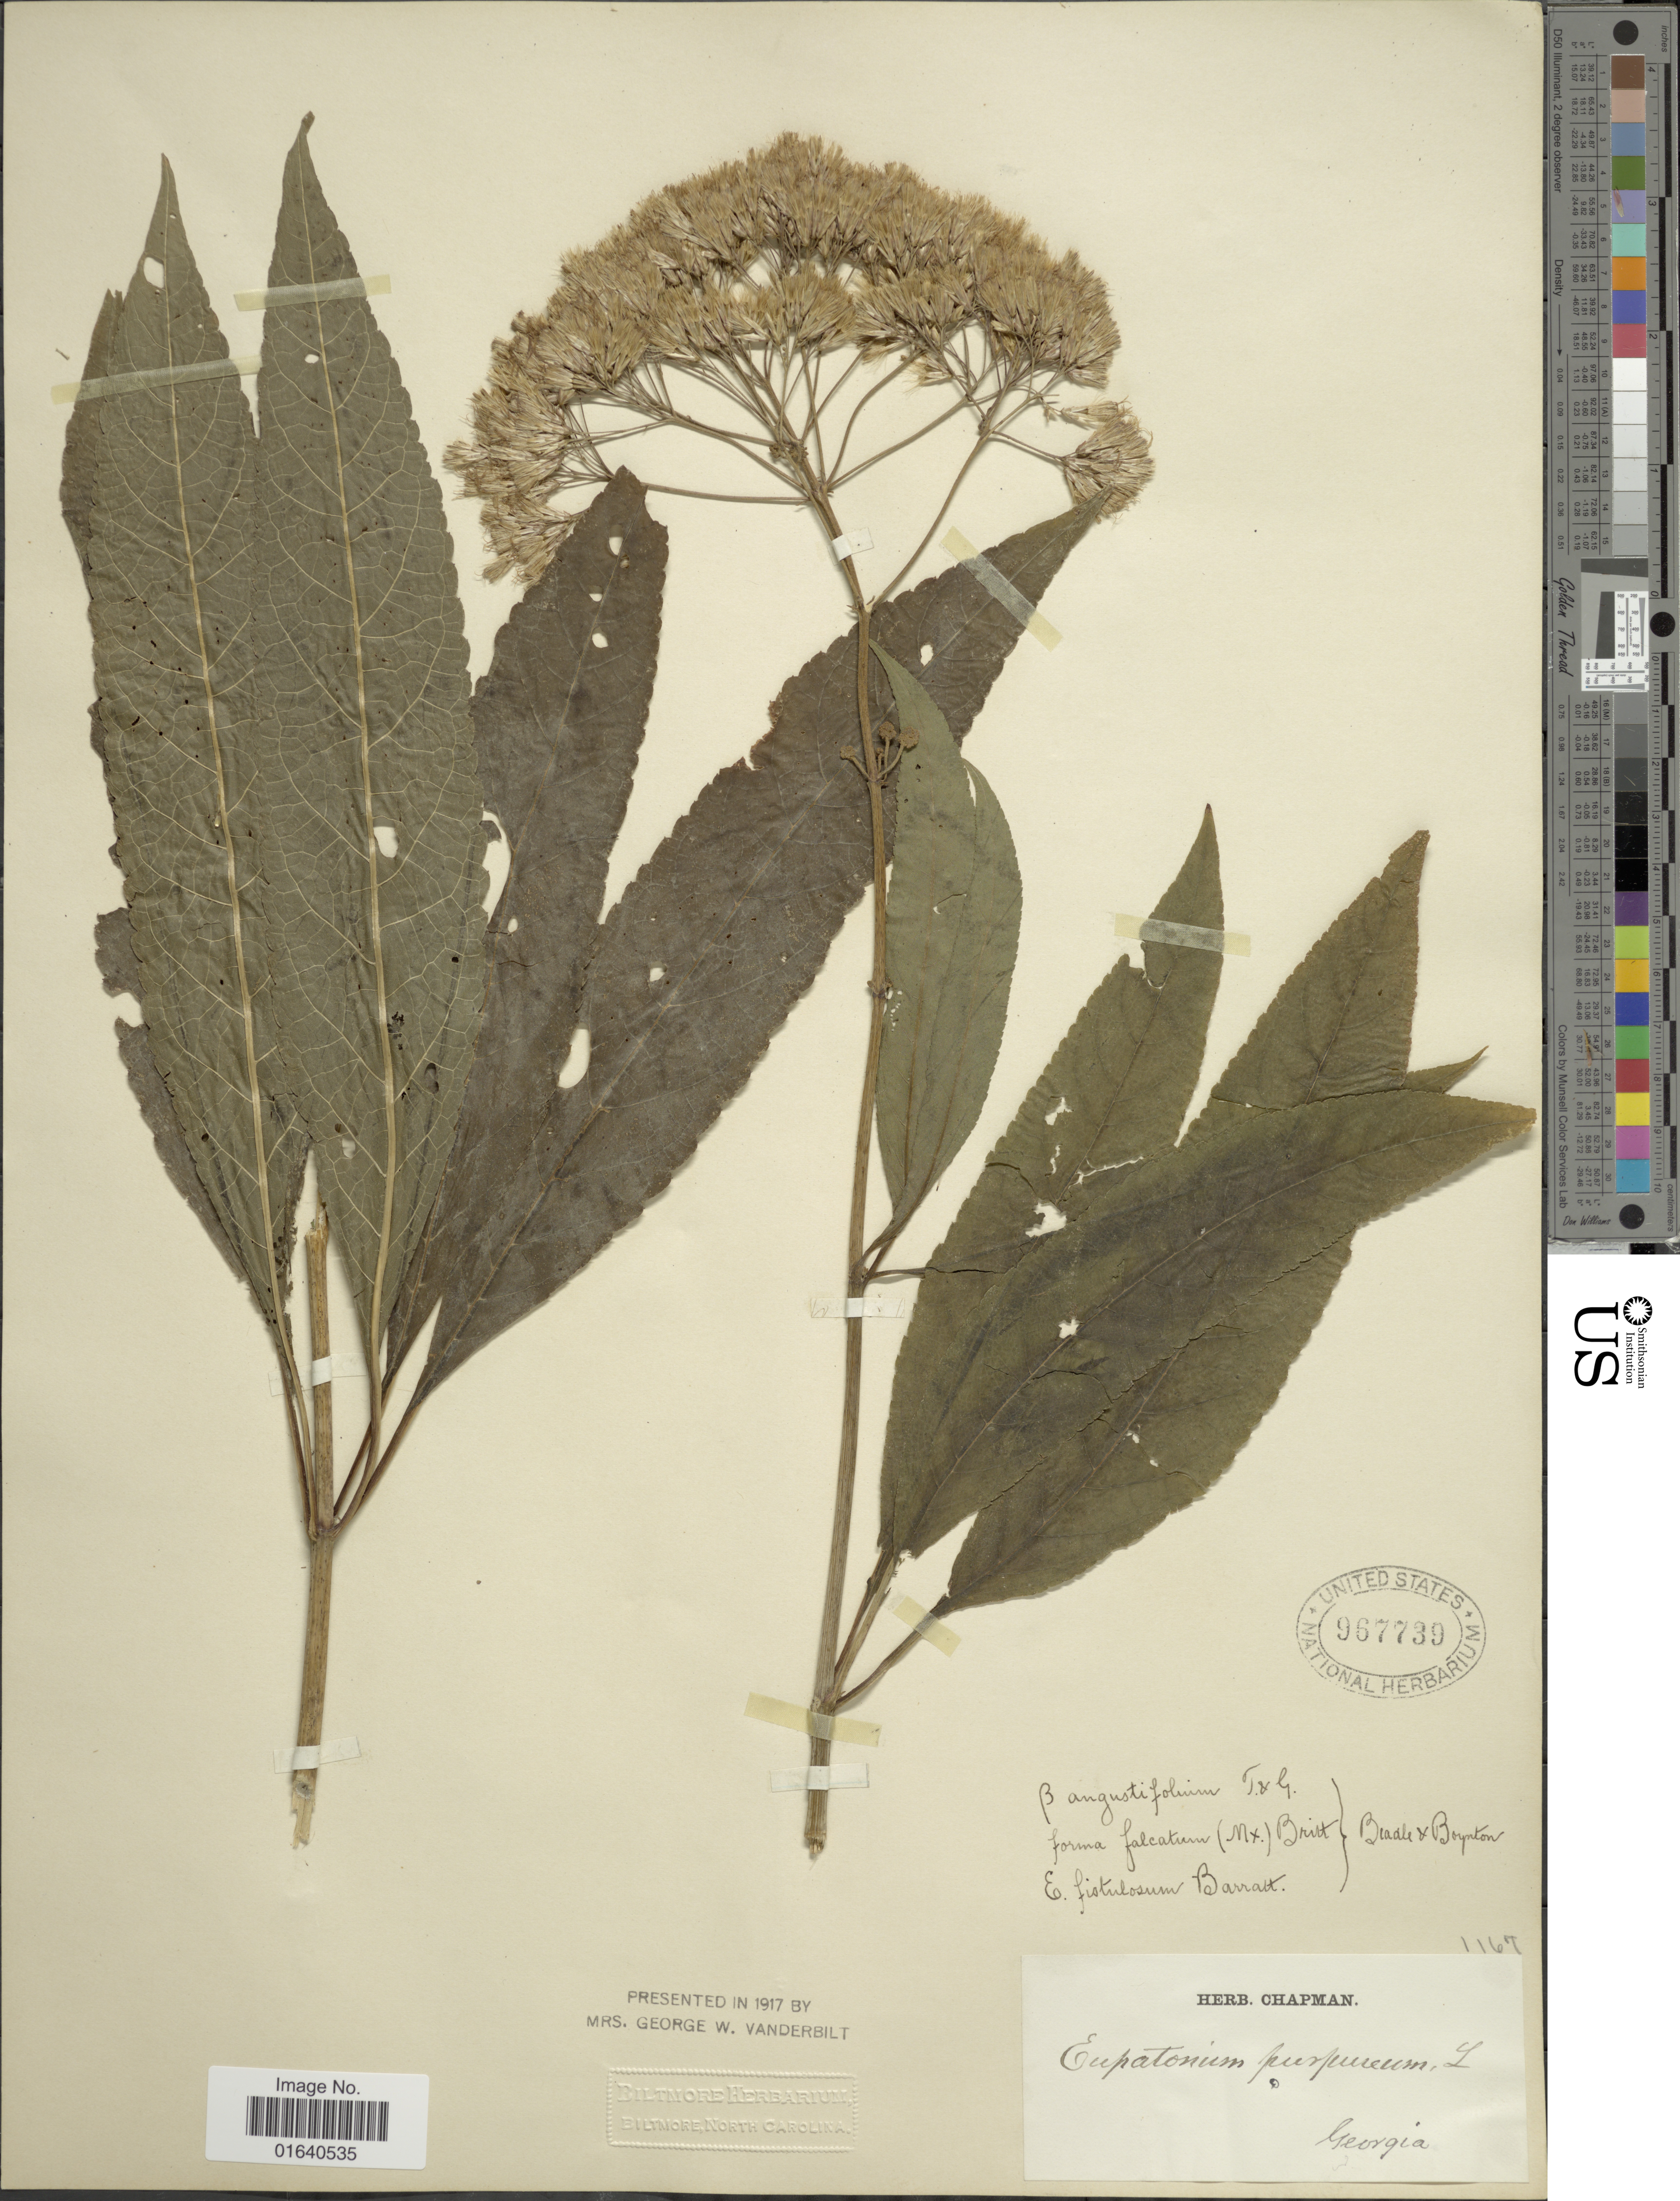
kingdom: Plantae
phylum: Tracheophyta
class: Magnoliopsida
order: Asterales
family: Asteraceae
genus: Eupatorium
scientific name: Eupatorium sp.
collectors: ex herb. Chapman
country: United States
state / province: Georgia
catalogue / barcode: US 967739